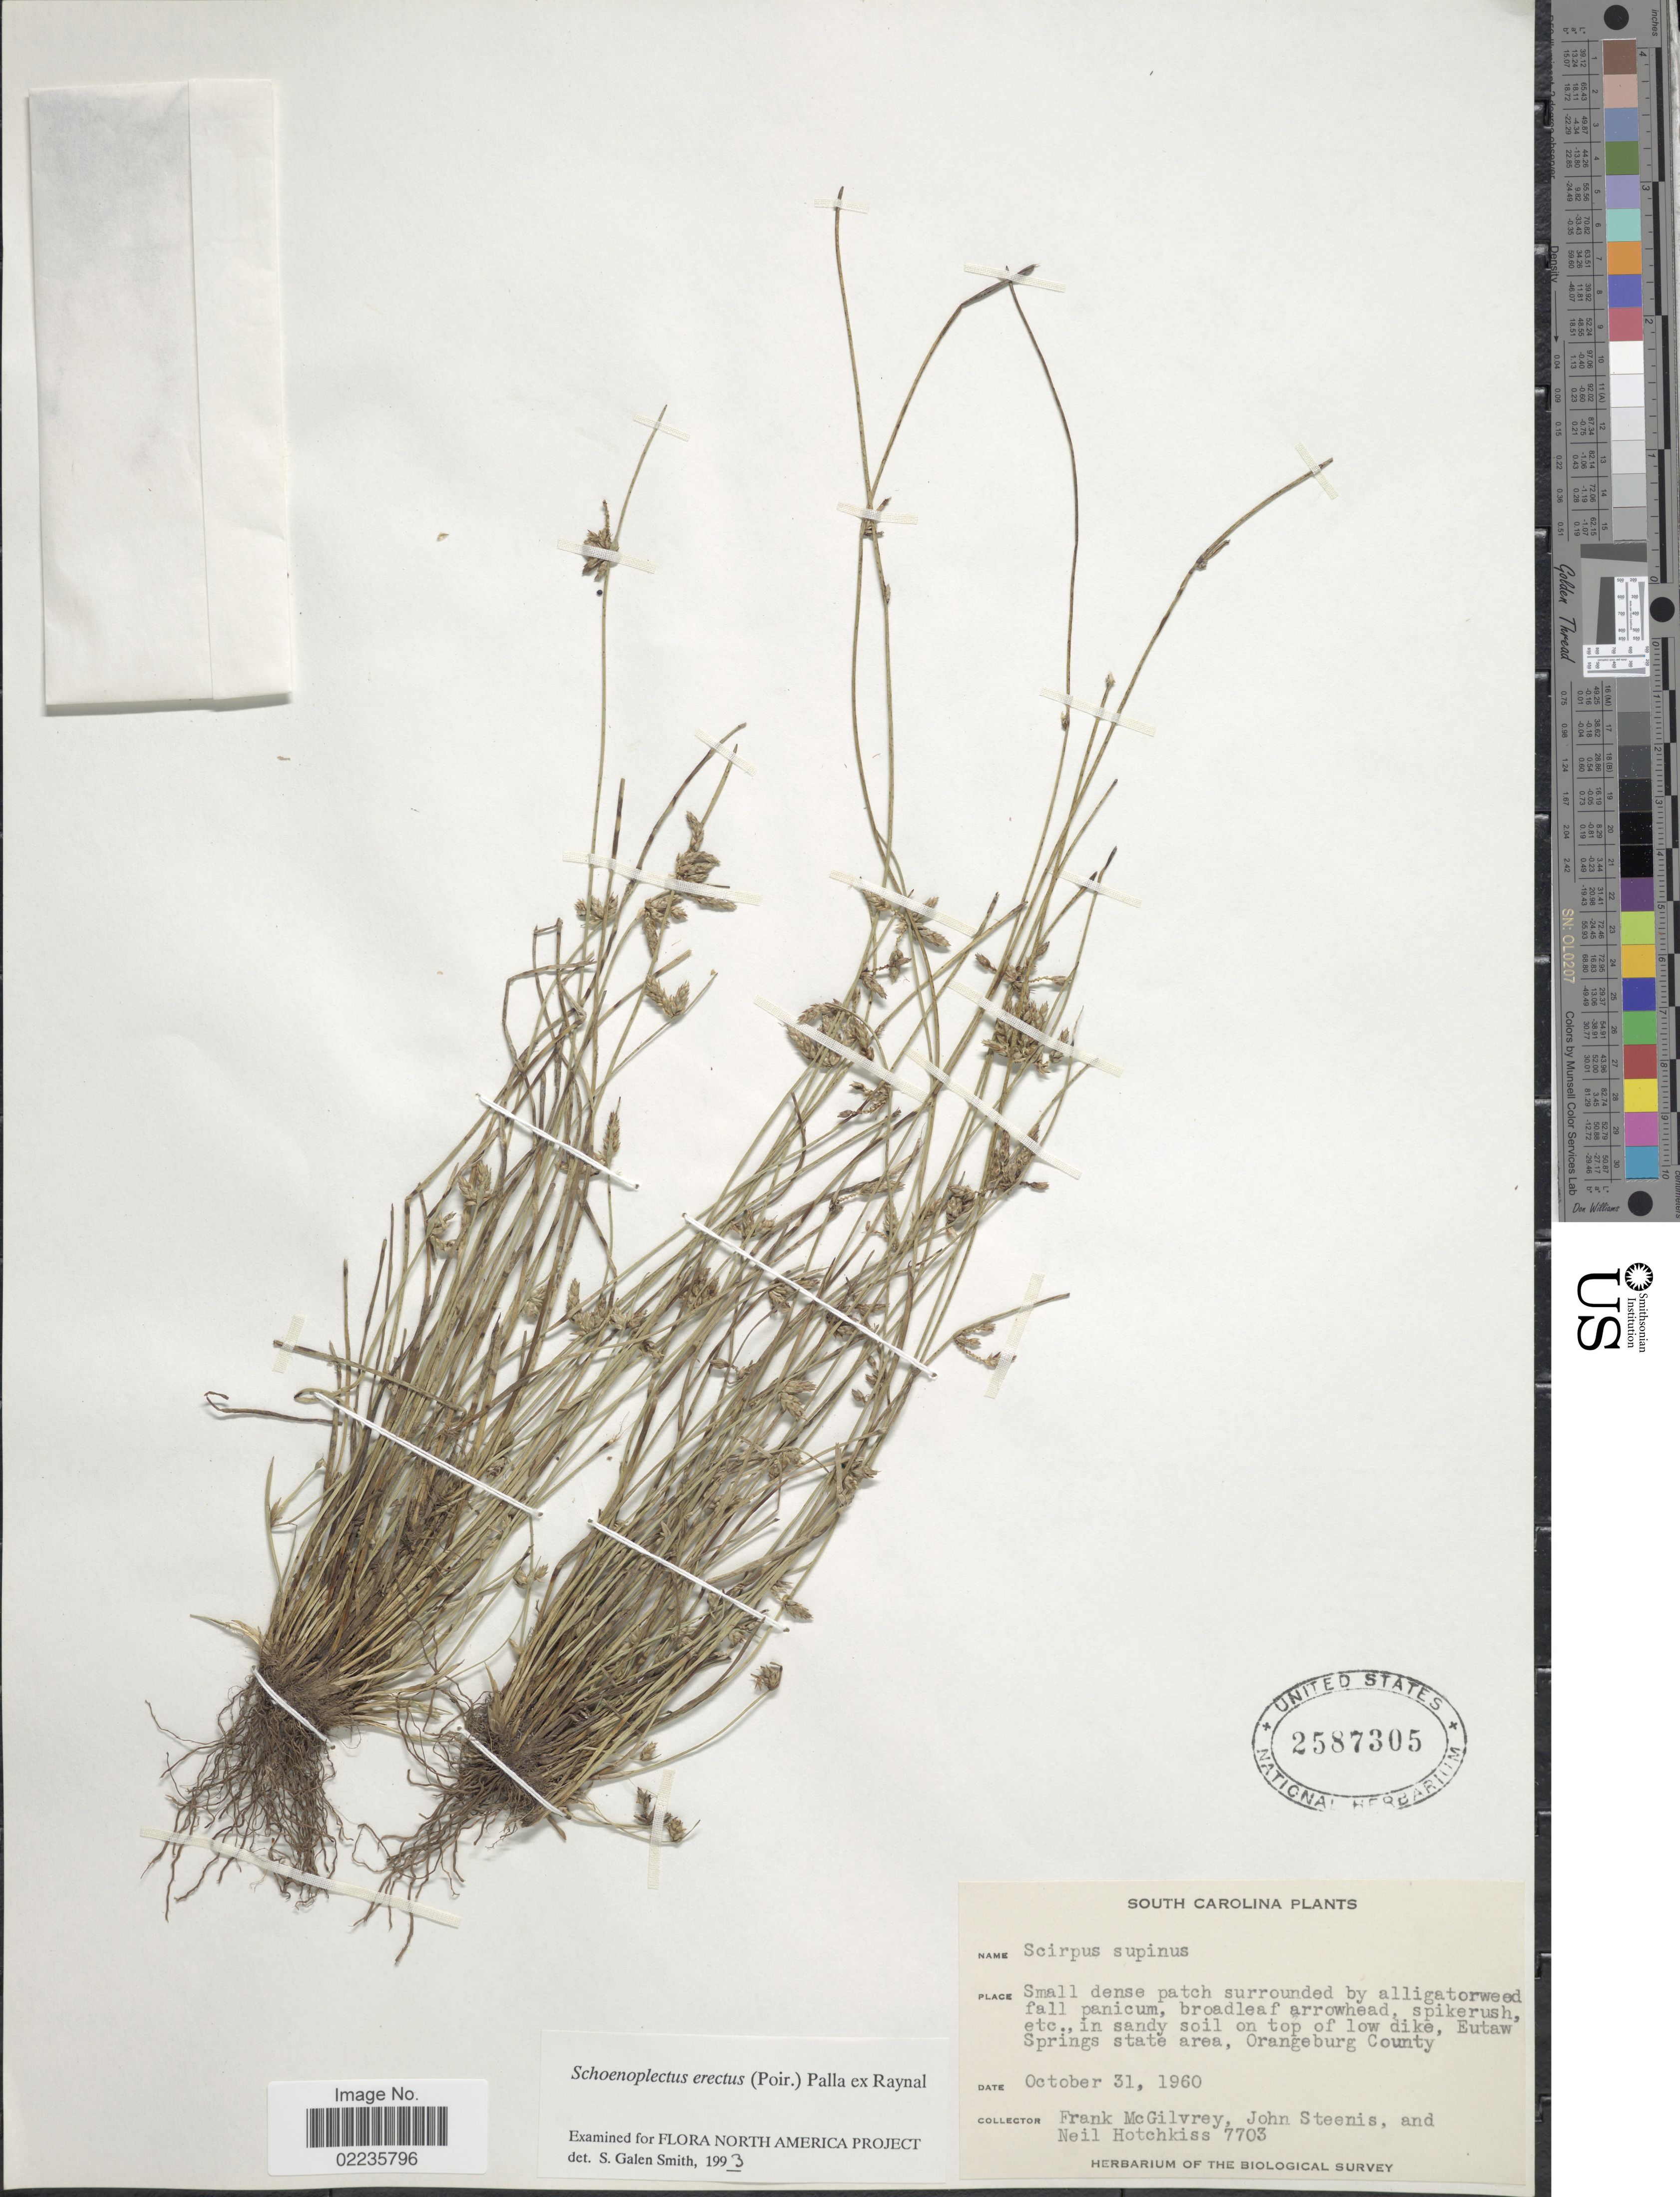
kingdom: Plantae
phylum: Tracheophyta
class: Liliopsida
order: Poales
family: Cyperaceae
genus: Schoenoplectus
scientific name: Schoenoplectus erectus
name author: (Poir.) Palla ex J. Raynal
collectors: F. McGilvrey, J. Steenis & N. Hotchkiss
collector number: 7703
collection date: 1960-10-31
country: United States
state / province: South Carolina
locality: In sandy soil on top of low dike, Eutaw Springs state area, Orangeburg County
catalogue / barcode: US 2587305